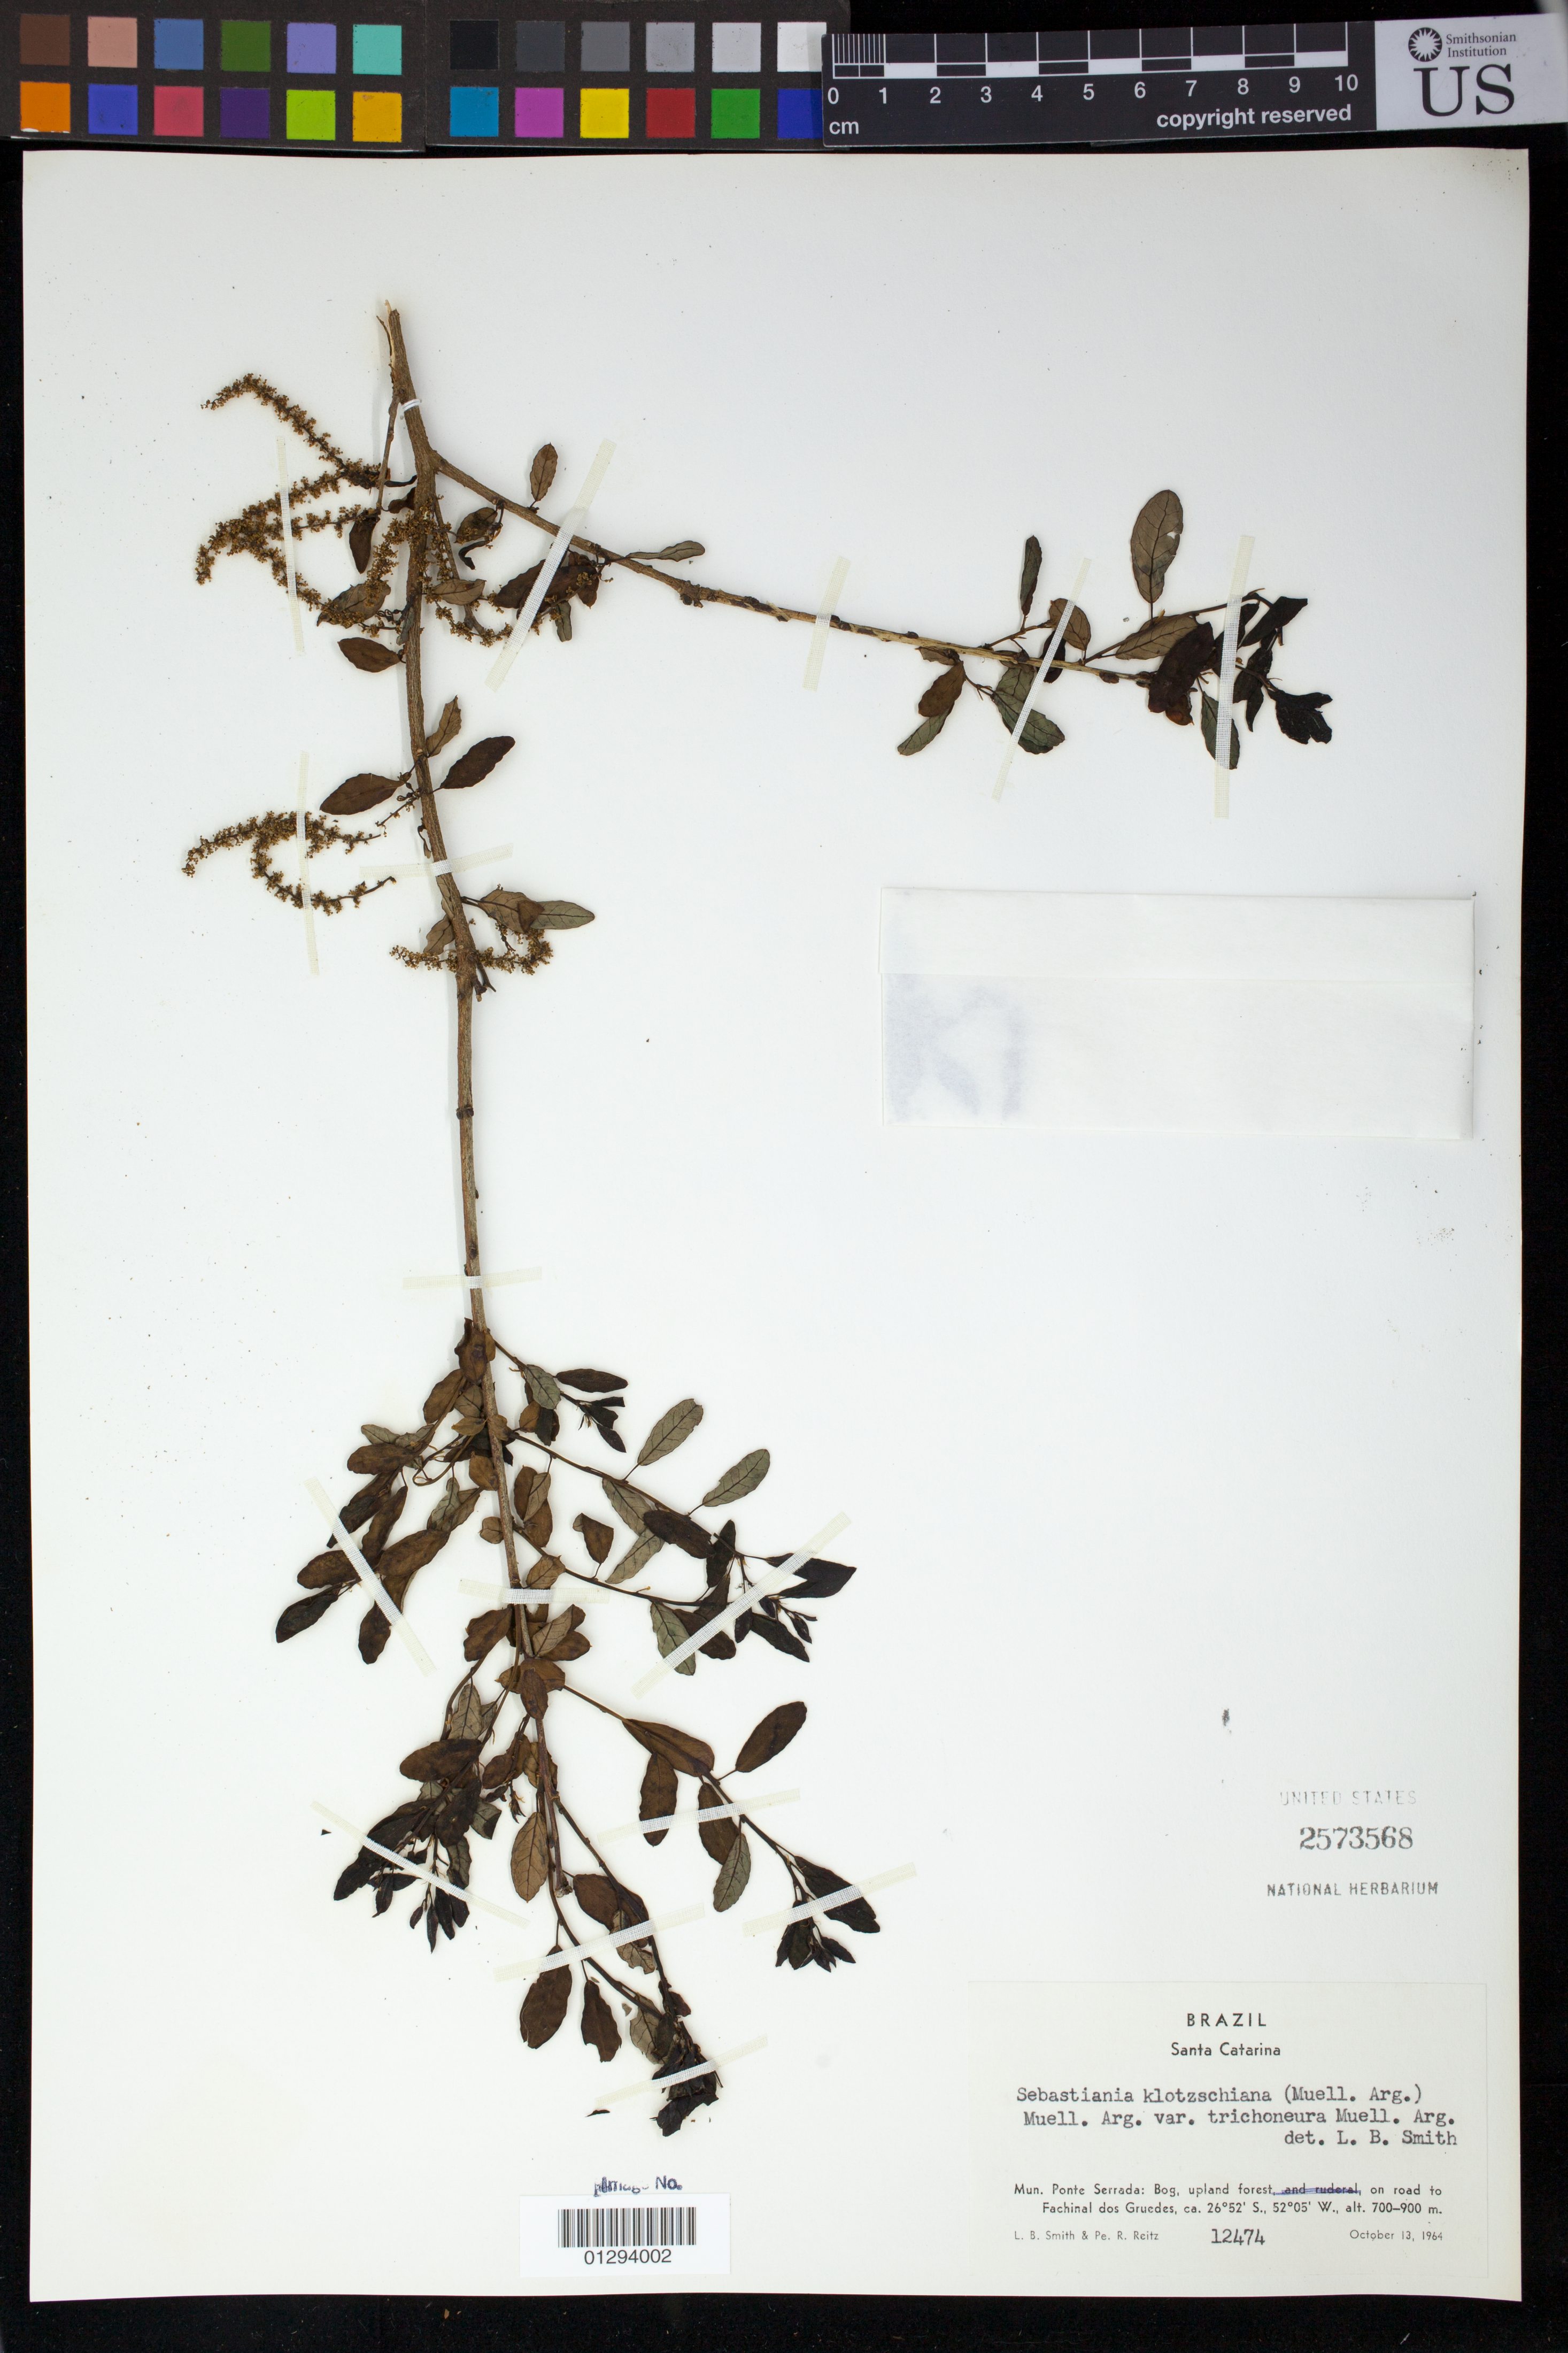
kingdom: Plantae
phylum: Tracheophyta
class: Magnoliopsida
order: Malpighiales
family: Euphorbiaceae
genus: Sebastiania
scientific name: Sebastiania commersoniana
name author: (Baill.) L.B. Sm. & Downs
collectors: L. Smith & R. Reitz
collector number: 12474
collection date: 1964-10-13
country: Brazil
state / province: Santa Catarina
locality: Mun. Ponte Serrada: on road to Fachinal dos Gruedes.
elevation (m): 700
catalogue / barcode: US 2573568